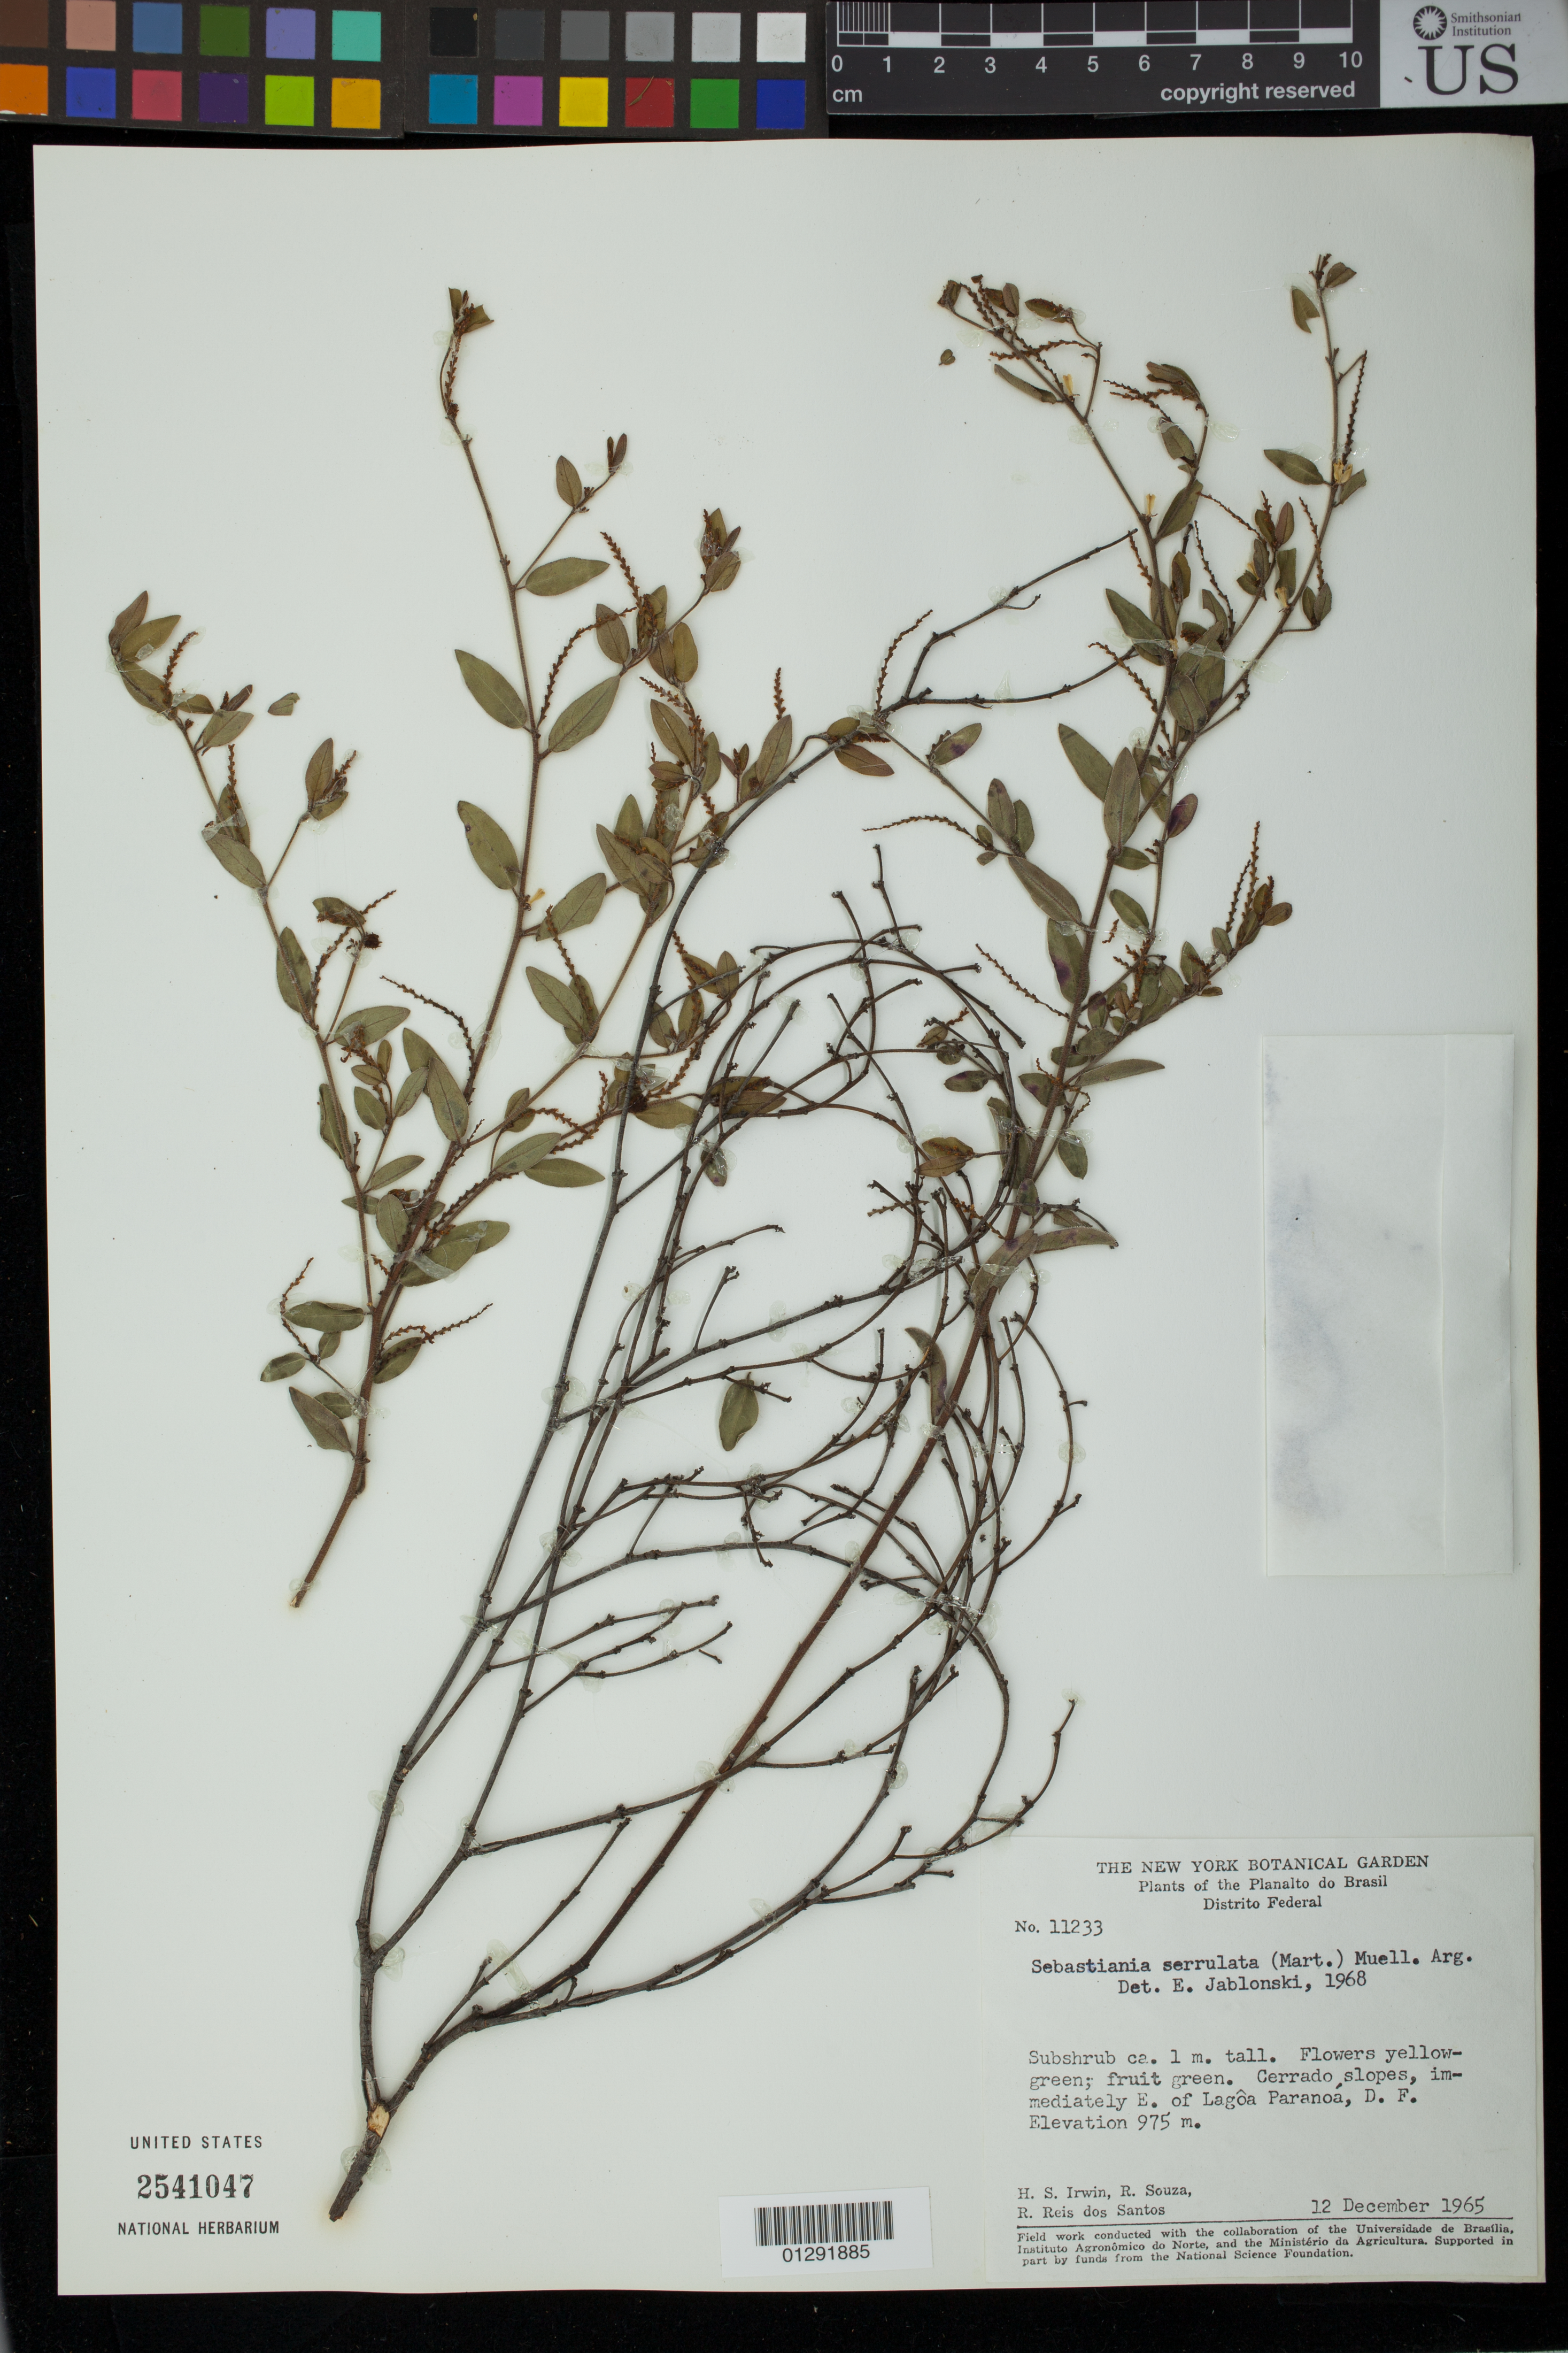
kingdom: Plantae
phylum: Tracheophyta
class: Magnoliopsida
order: Malpighiales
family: Euphorbiaceae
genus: Sebastiania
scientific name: Sebastiania serrulata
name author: (Mart.) Müll. Arg.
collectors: H. Irwin, R. Souza & R. Reis dos Santos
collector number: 11233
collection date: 1965-12-12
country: Brazil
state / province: Distrito Federal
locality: Slopes immediately E. of Lagoa Paranoa.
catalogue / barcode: US 2541047